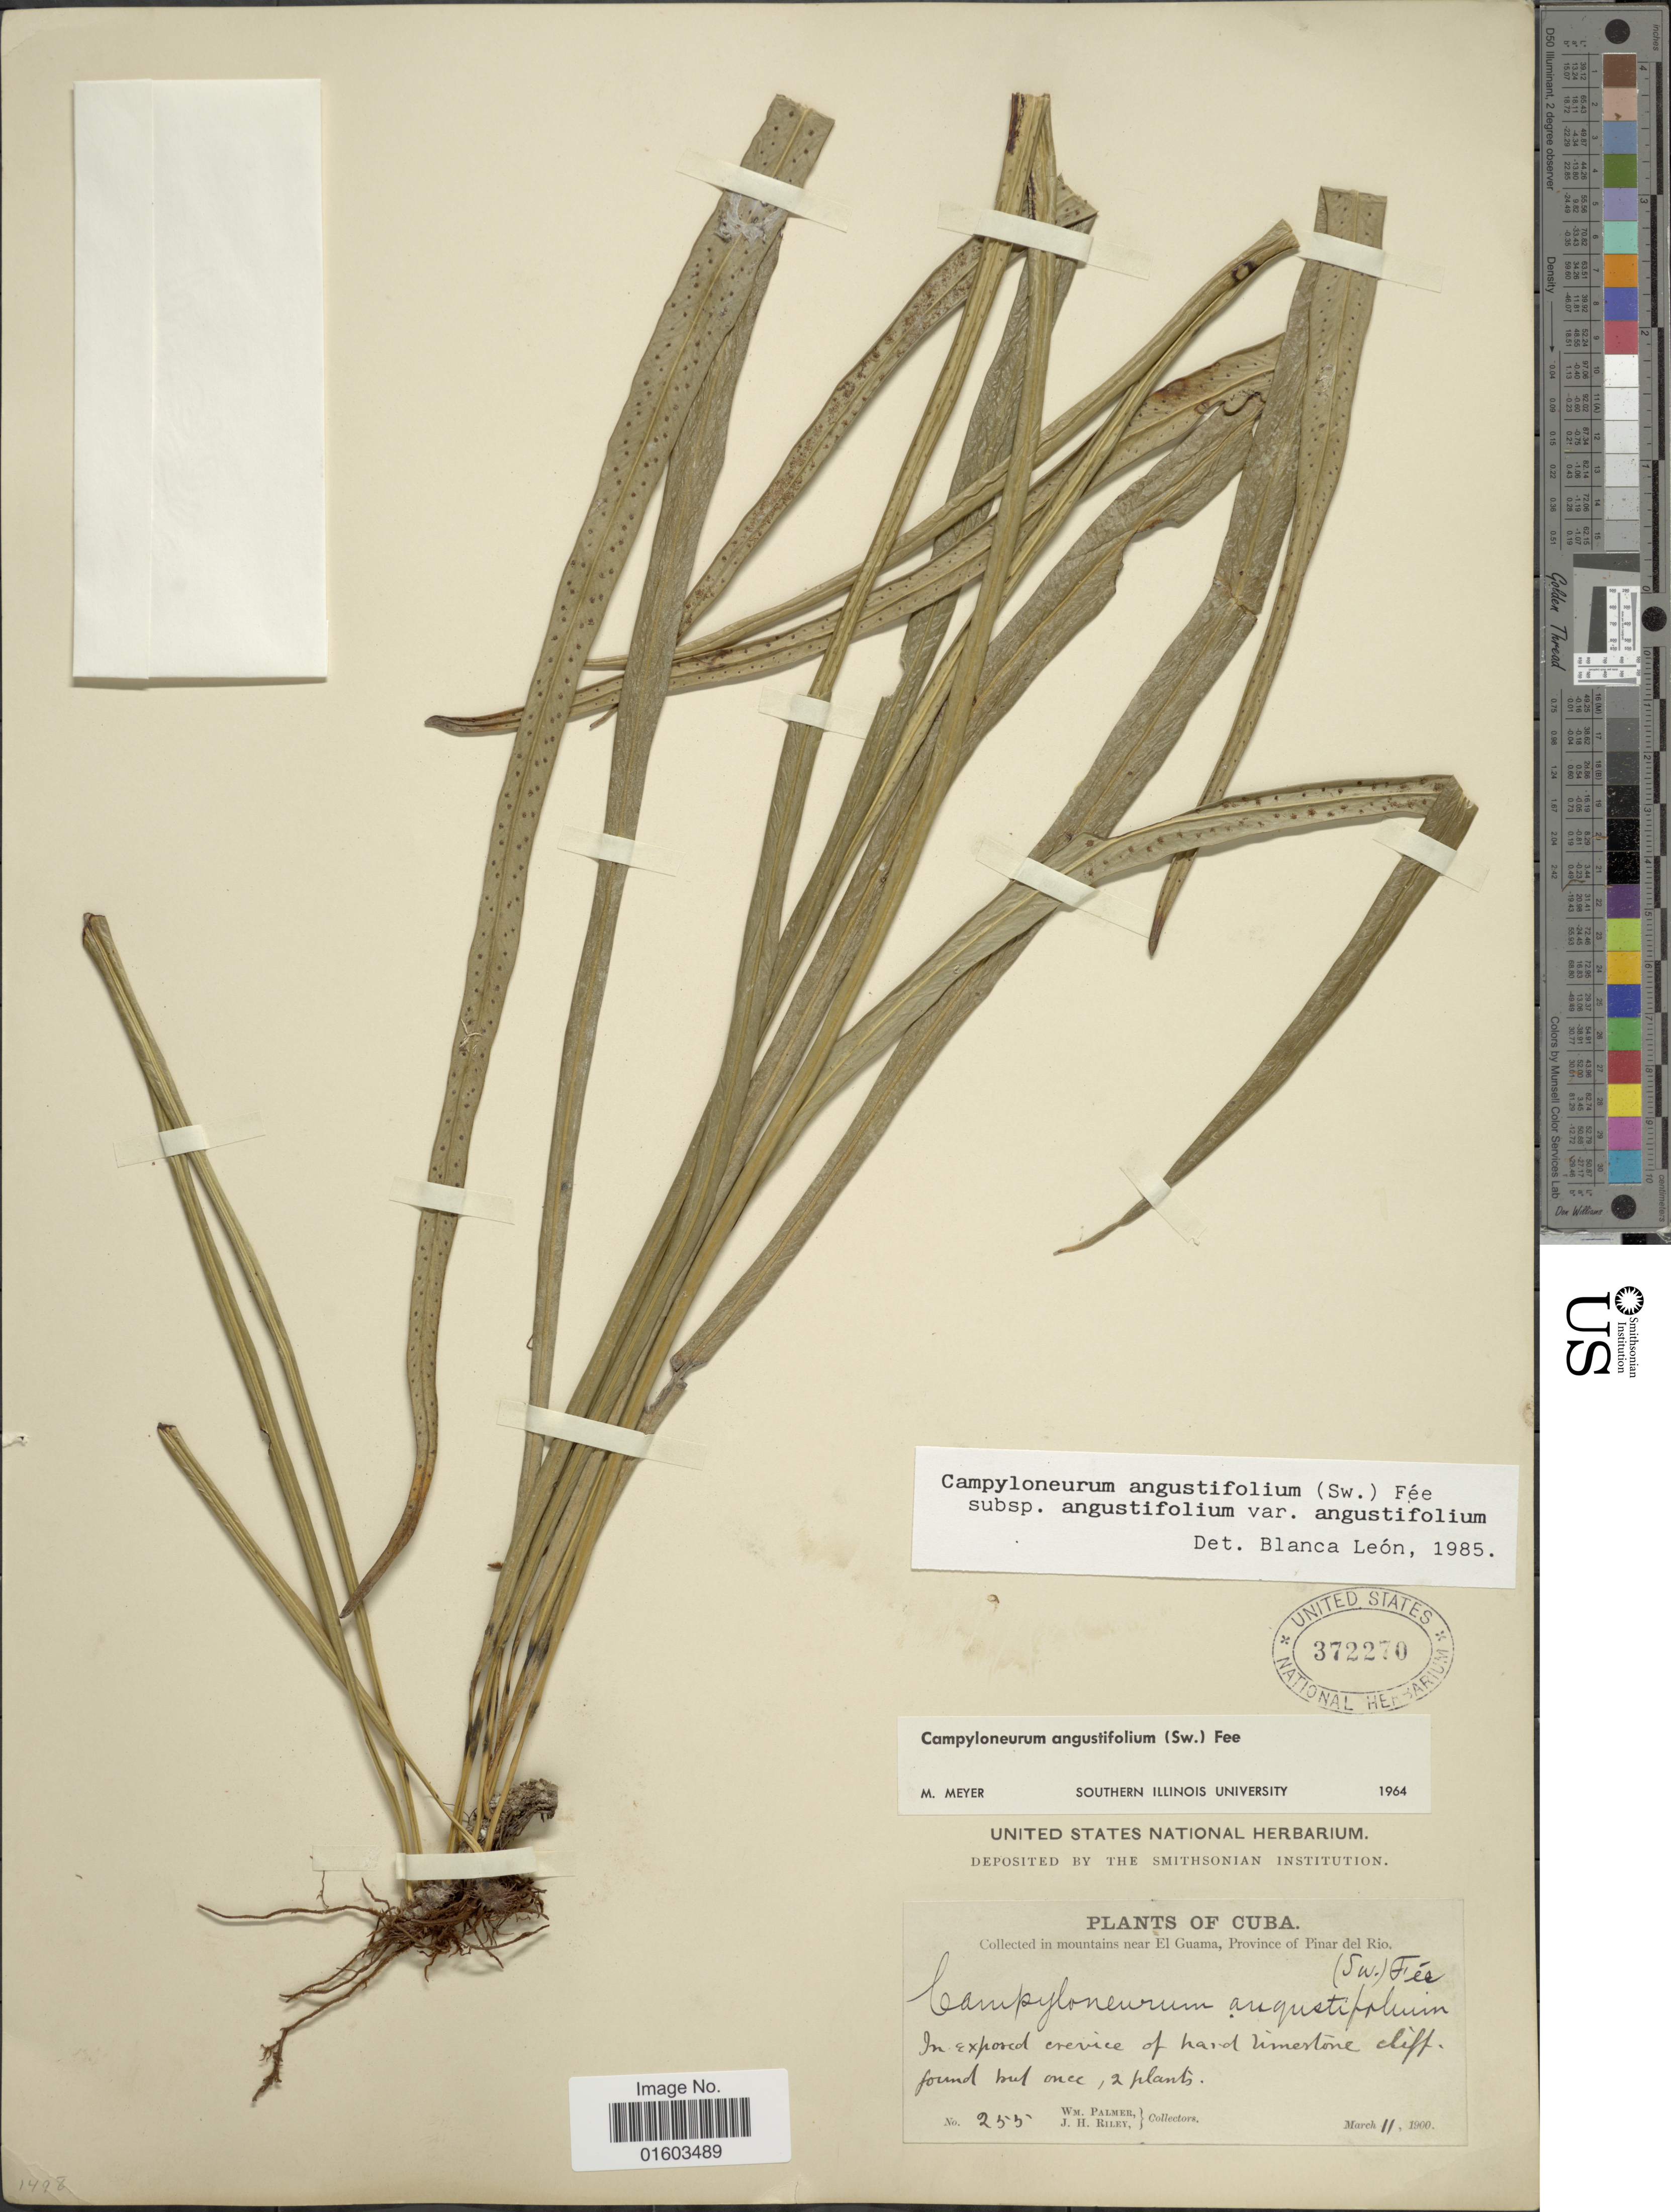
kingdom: Plantae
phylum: Tracheophyta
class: Polypodiopsida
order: Polypodiales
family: Polypodiaceae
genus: Campyloneurum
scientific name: Campyloneurum angustifolium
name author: (Sw.) Fée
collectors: W. Palmer & J. H. Riley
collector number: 255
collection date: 1900-03-11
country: Cuba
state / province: Pinar del Río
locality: In mountains near El Guama, Province of Pinar del Rio.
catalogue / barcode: US 372270